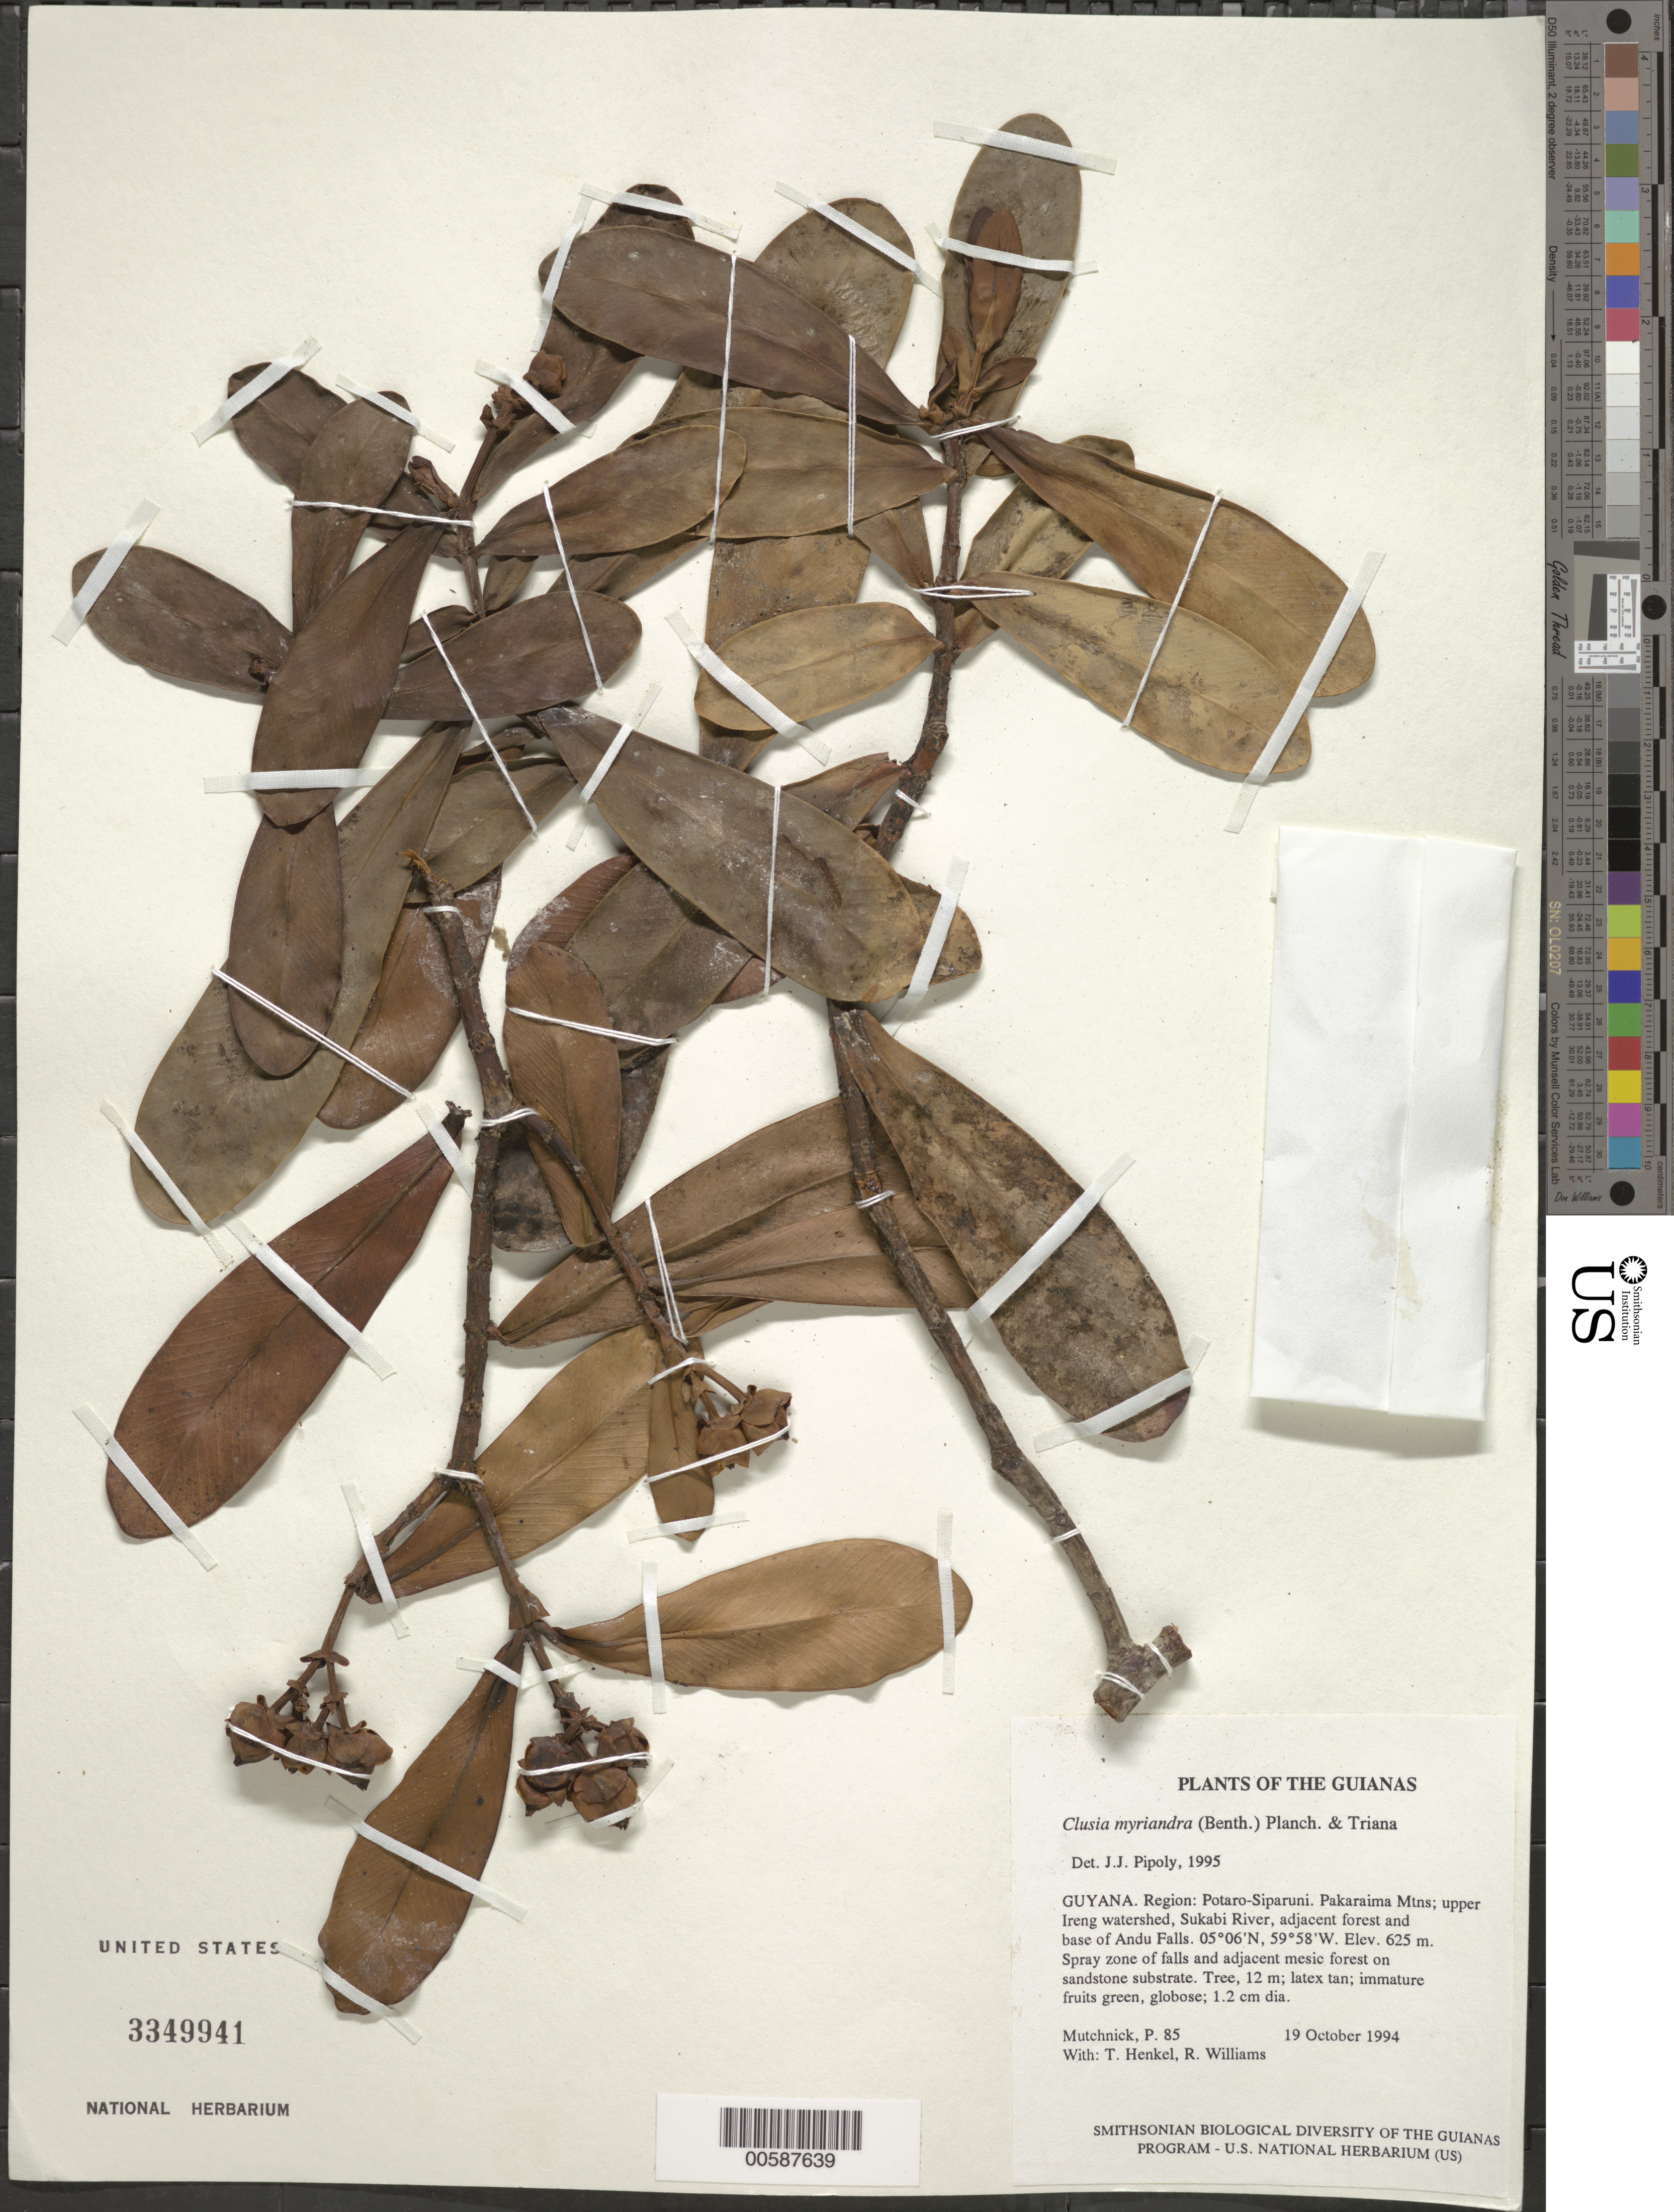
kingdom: Plantae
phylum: Tracheophyta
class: Magnoliopsida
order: Malpighiales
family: Clusiaceae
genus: Clusia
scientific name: Clusia myriandra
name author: (Benth.) Planch. & Triana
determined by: Pipoly, J. J., III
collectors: P. Mutchnick, T. Henkel & R. Williams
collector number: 85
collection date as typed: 19 October 1994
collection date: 1994-10-19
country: Guyana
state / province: Potaro-Siparuni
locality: Pakaraima Mtns; upper Ireng watershed, Sukabi River, adjacent forest and base of Andu Falls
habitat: Spray zone of falls and adjacent mesic forest on sandstone substrate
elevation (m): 625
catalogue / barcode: US 3349941